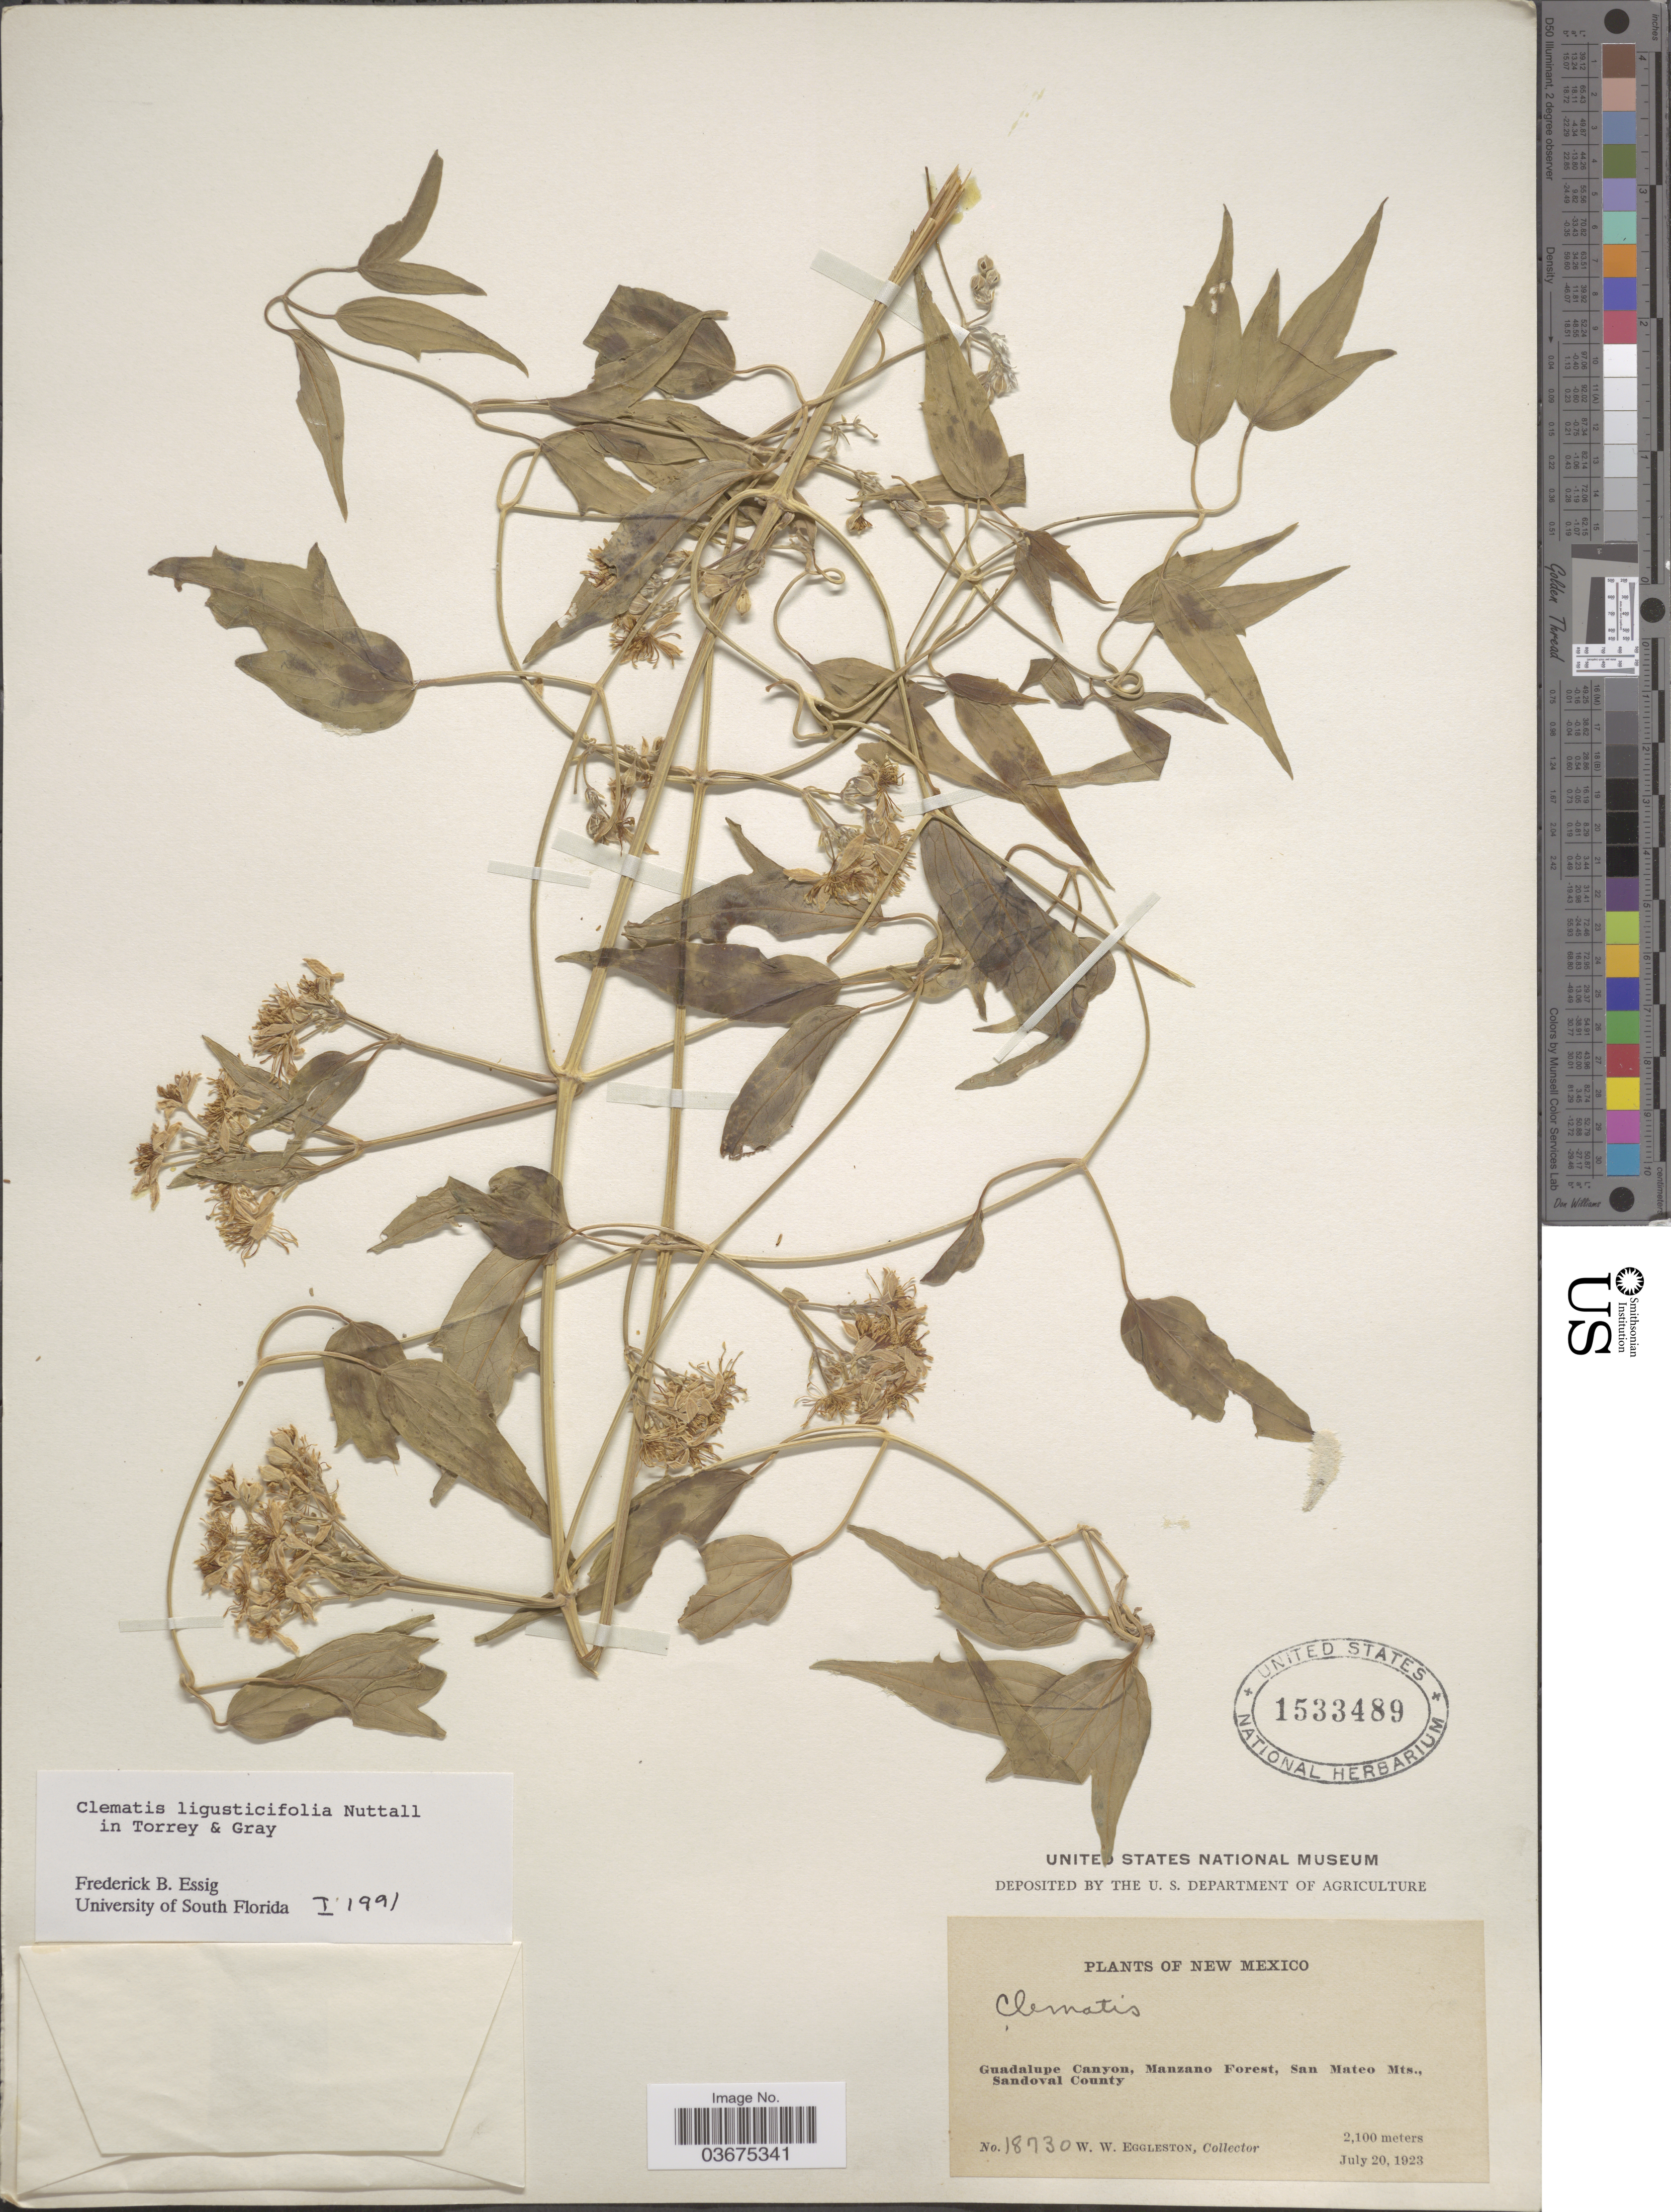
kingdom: Plantae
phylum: Tracheophyta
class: Magnoliopsida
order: Ranunculales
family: Ranunculaceae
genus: Clematis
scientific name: Clematis ligusticifolia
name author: Nutt.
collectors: W. W. Eggleston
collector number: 18730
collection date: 1923-07-20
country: United States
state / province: New Mexico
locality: Guadalupe Canyon, Manzano Forest, San Mateo Mts., Sandoval County.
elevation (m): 2100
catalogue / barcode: US 1533489